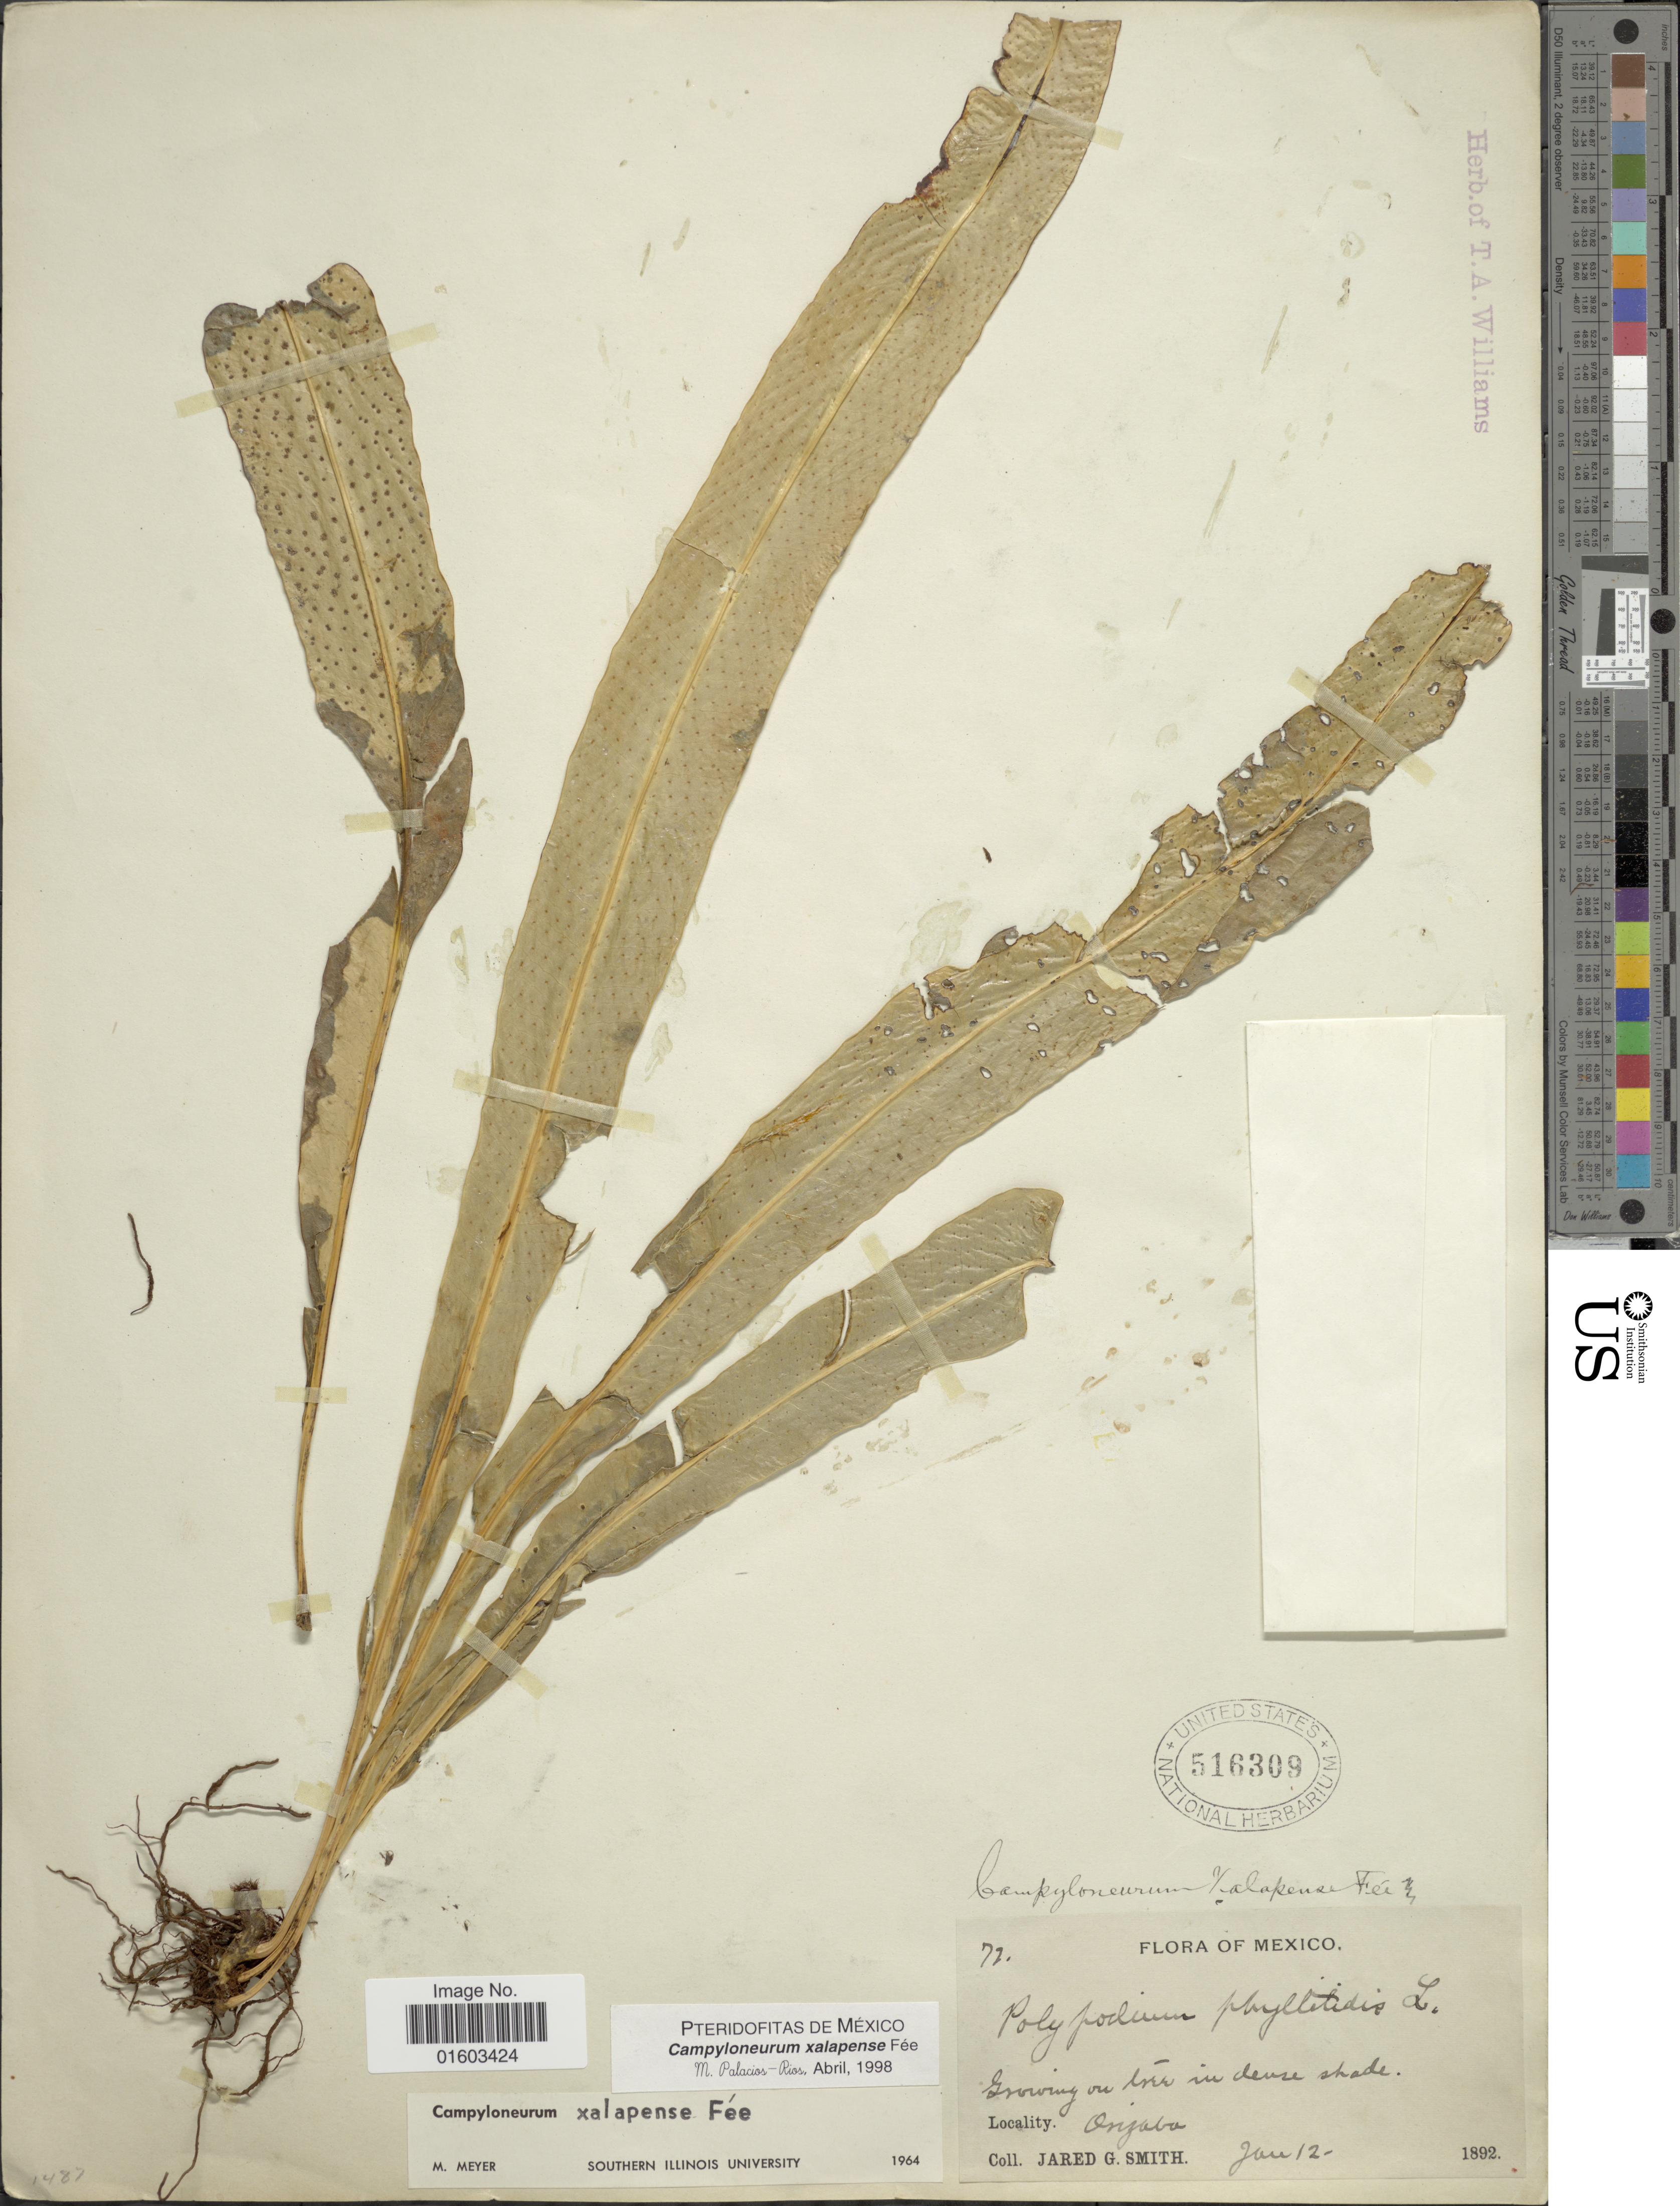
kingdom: Plantae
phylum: Tracheophyta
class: Polypodiopsida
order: Polypodiales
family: Polypodiaceae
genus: Campyloneurum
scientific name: Campyloneurum xalapense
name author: Fée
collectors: J. G. Smith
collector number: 72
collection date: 1892-01-12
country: Mexico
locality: Onjaba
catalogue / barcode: US 516309